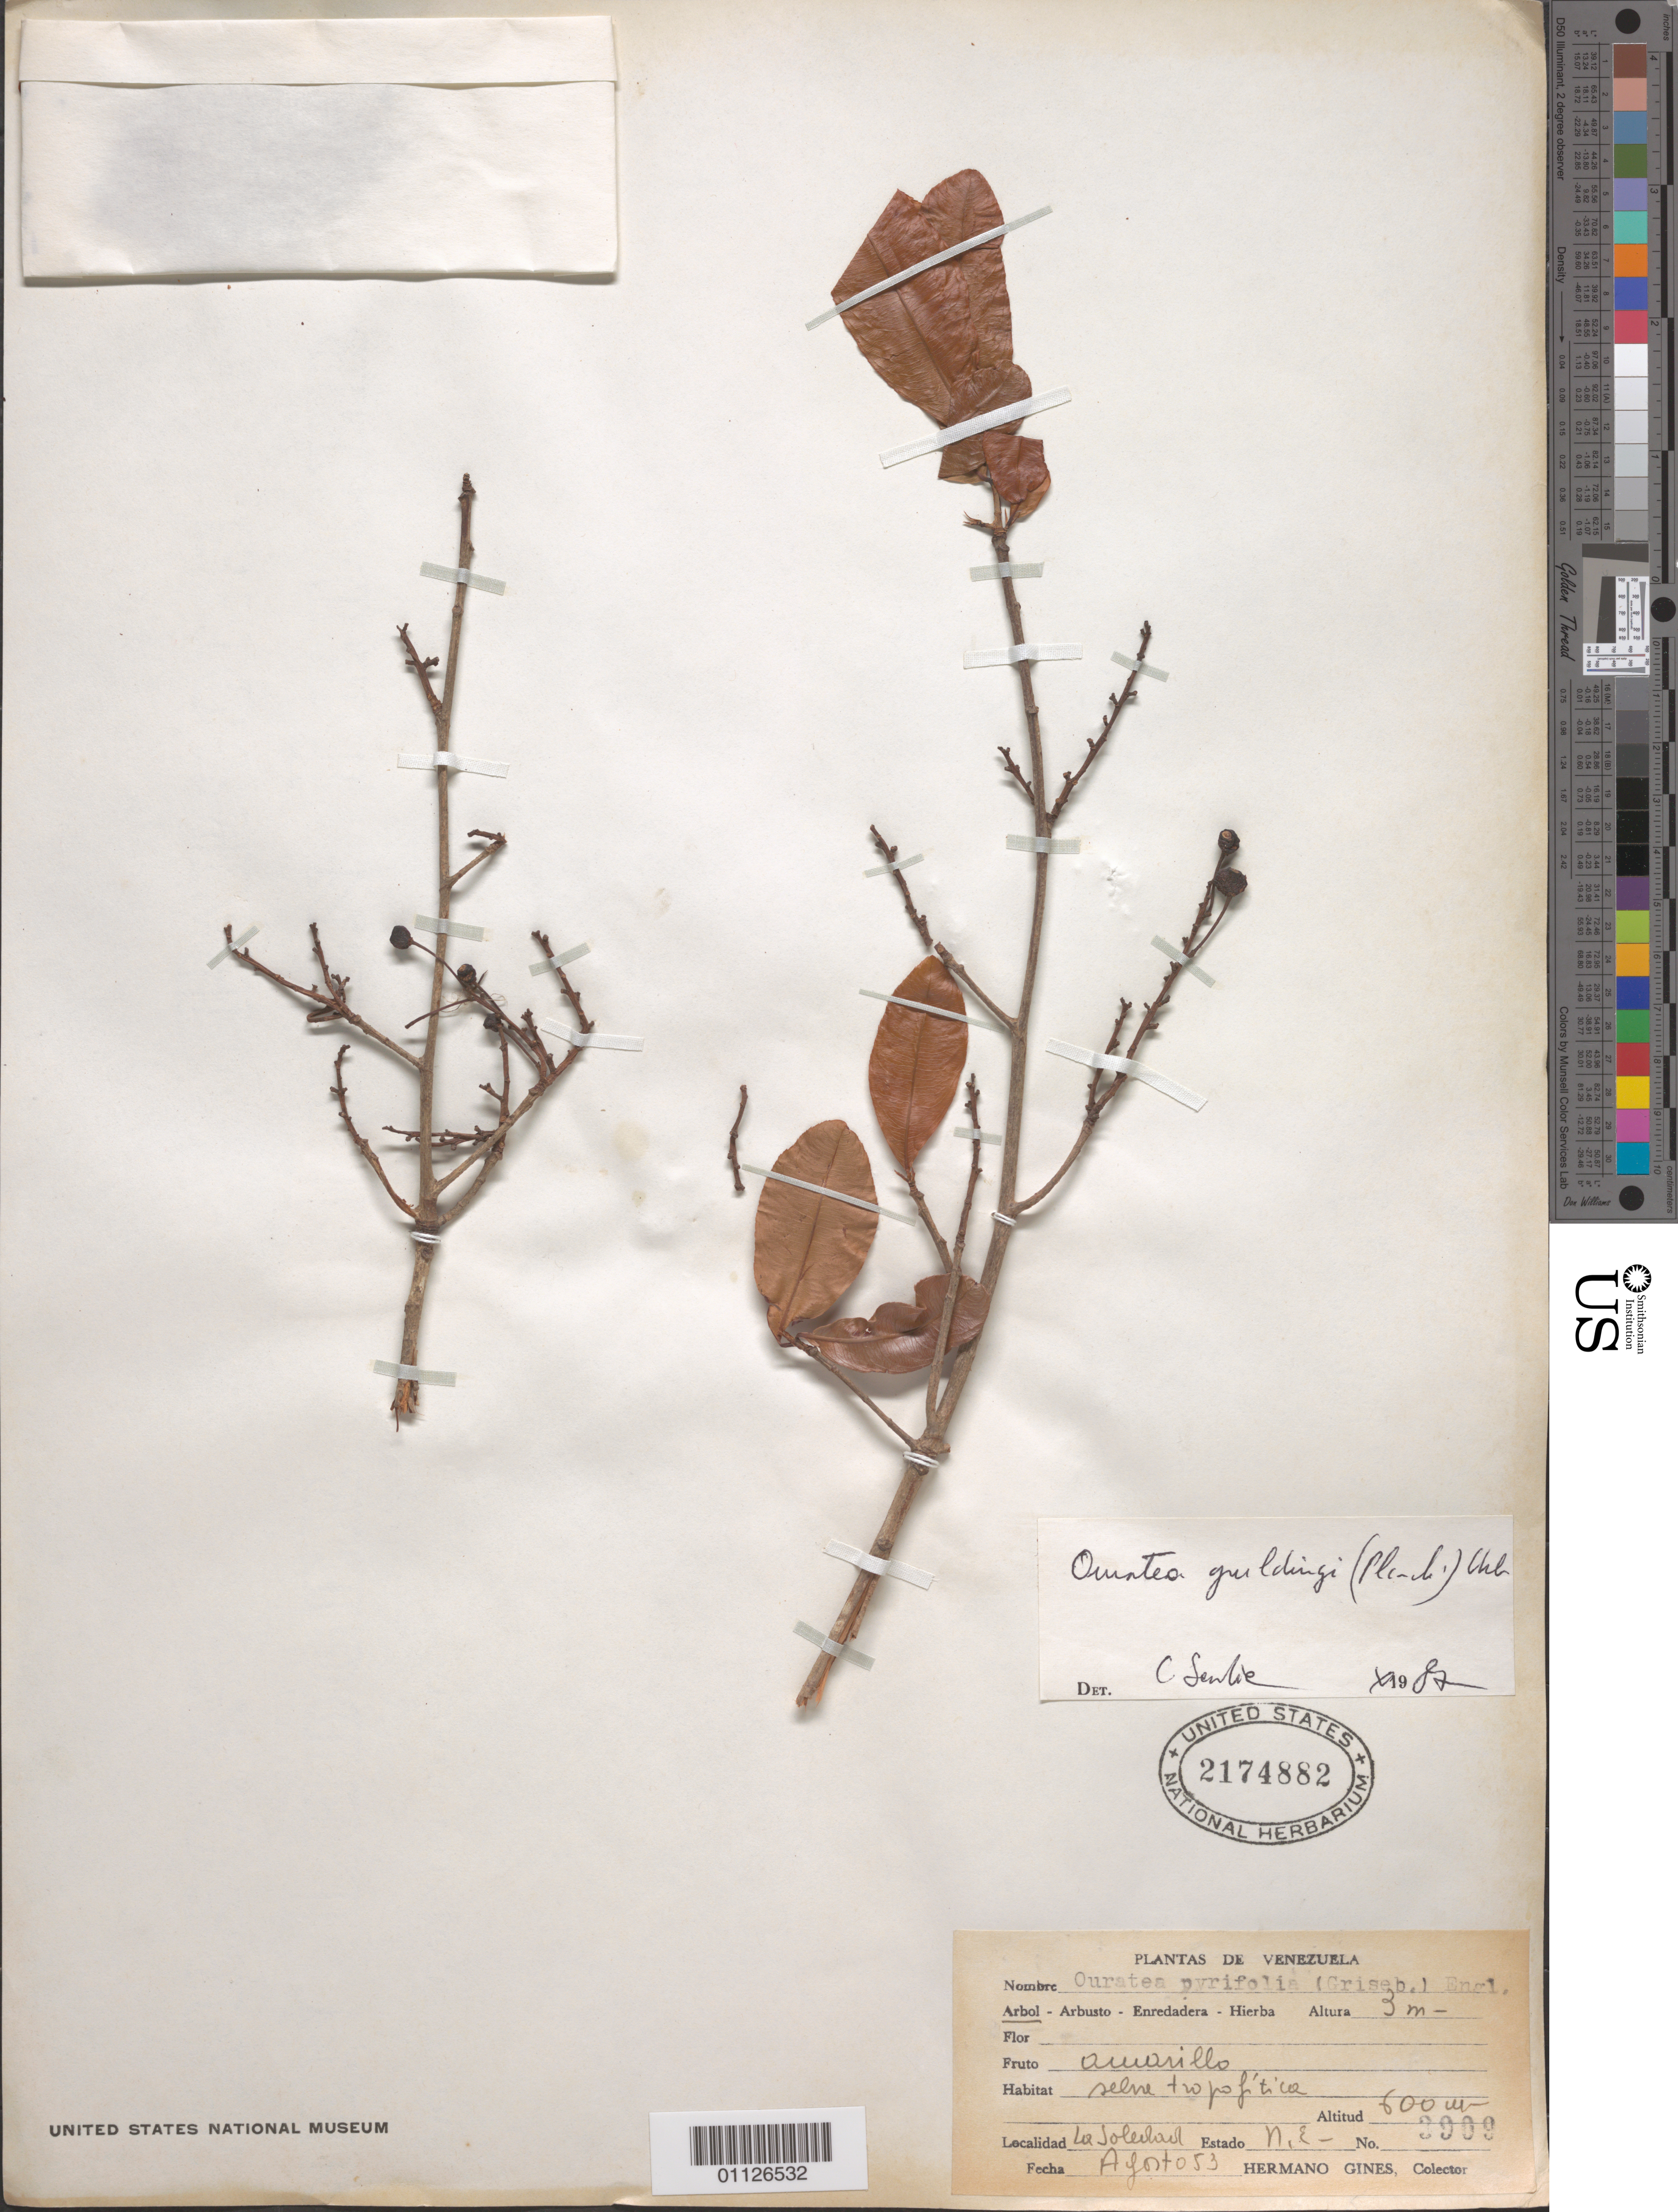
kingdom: Plantae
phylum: Tracheophyta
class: Magnoliopsida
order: Malpighiales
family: Ochnaceae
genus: Ouratea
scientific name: Ouratea guildingii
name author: (Planch.) Urb.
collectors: Bro. Gines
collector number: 3909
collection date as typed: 01 Aug 1953 to 31 Aug 1953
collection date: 1953-08-01/1953-08-31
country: Venezuela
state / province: Nueva Esparta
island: Margarita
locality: La Soledad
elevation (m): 600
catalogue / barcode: US 2174882